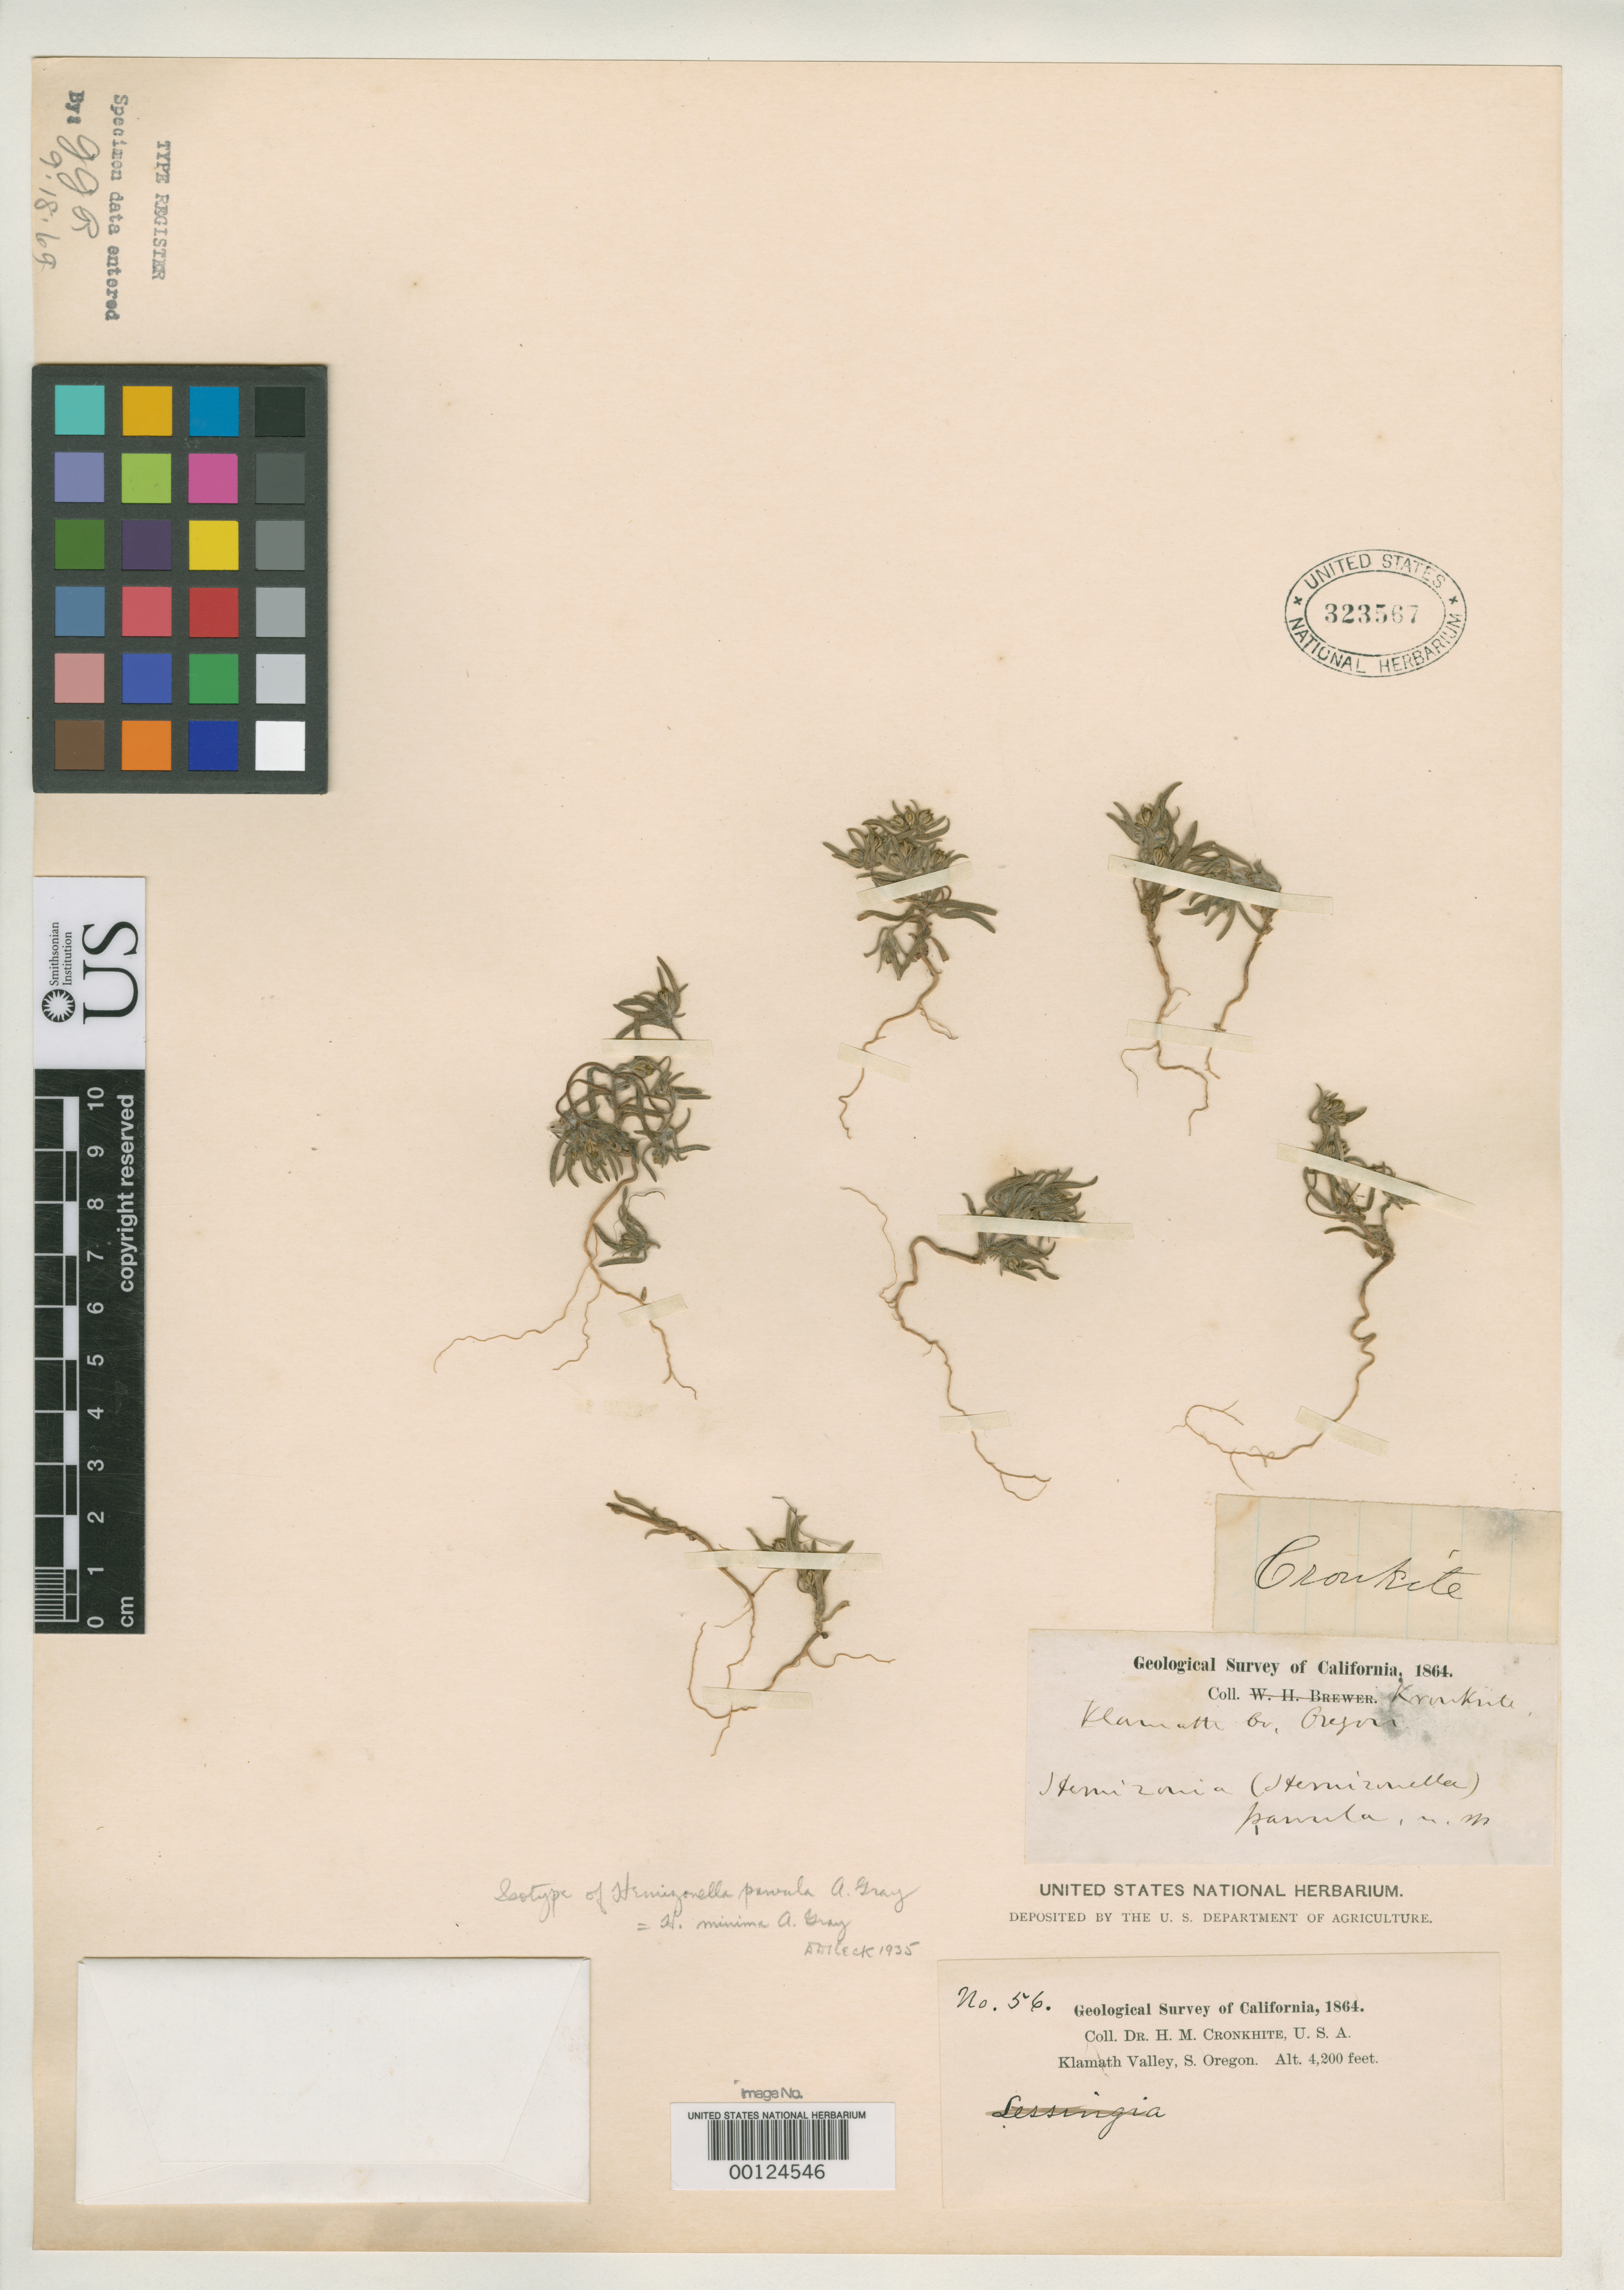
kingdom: Plantae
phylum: Tracheophyta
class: Magnoliopsida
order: Asterales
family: Asteraceae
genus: Hemizonia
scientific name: Hemizonia parvula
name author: A. Gray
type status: Type Collection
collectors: H. Kronkite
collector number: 56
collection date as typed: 1864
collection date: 1864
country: United States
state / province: Oregon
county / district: Klamath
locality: Klamath Valley.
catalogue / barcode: US 323567